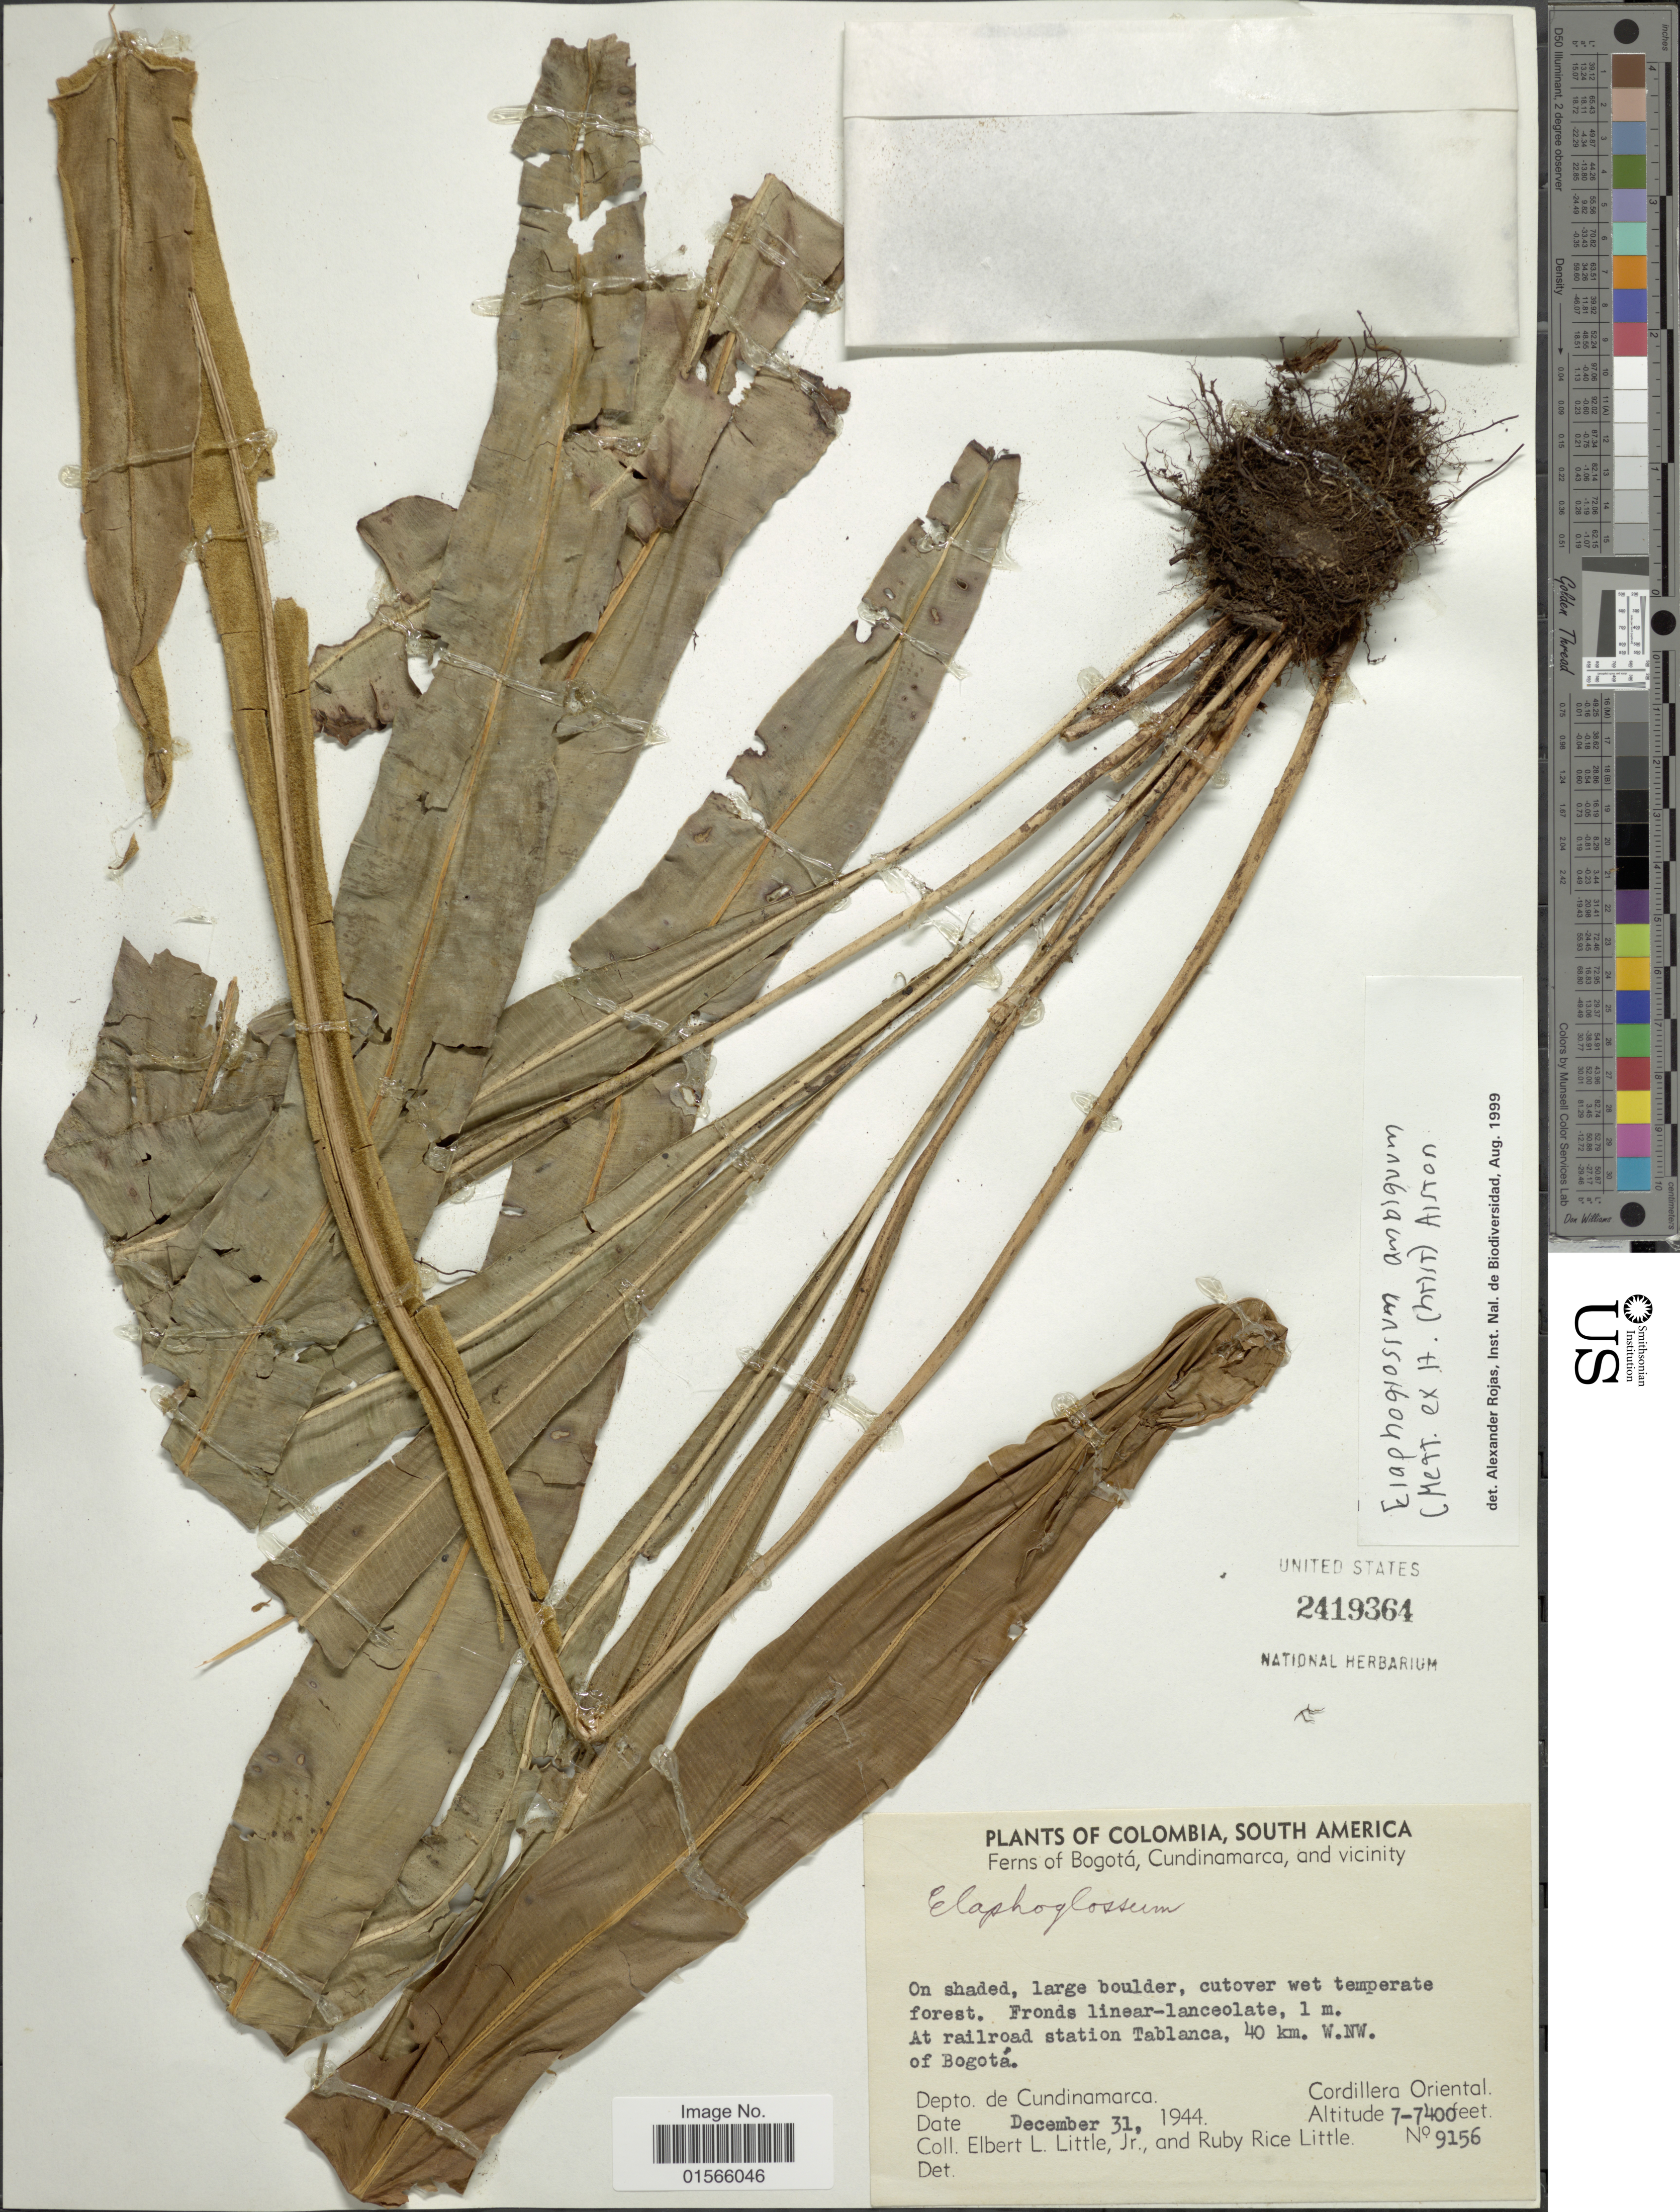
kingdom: Plantae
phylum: Tracheophyta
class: Polypodiopsida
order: Polypodiales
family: Dryopteridaceae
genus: Elaphoglossum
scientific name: Elaphoglossum vascoae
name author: F.B. Matos & R.C. Moran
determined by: Moran, R. C.; Matos, F. B.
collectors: E. L. Little & R. R. Little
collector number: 9156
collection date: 1944-12-31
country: Colombia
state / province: Cundinamarca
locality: Ferns of Bogotá, and vicinity, At railroad station Tablanca, 40 km W.NW. of Bogotá, Depto de Cundinamarca, Cordillera Oriental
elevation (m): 7000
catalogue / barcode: US 2419364